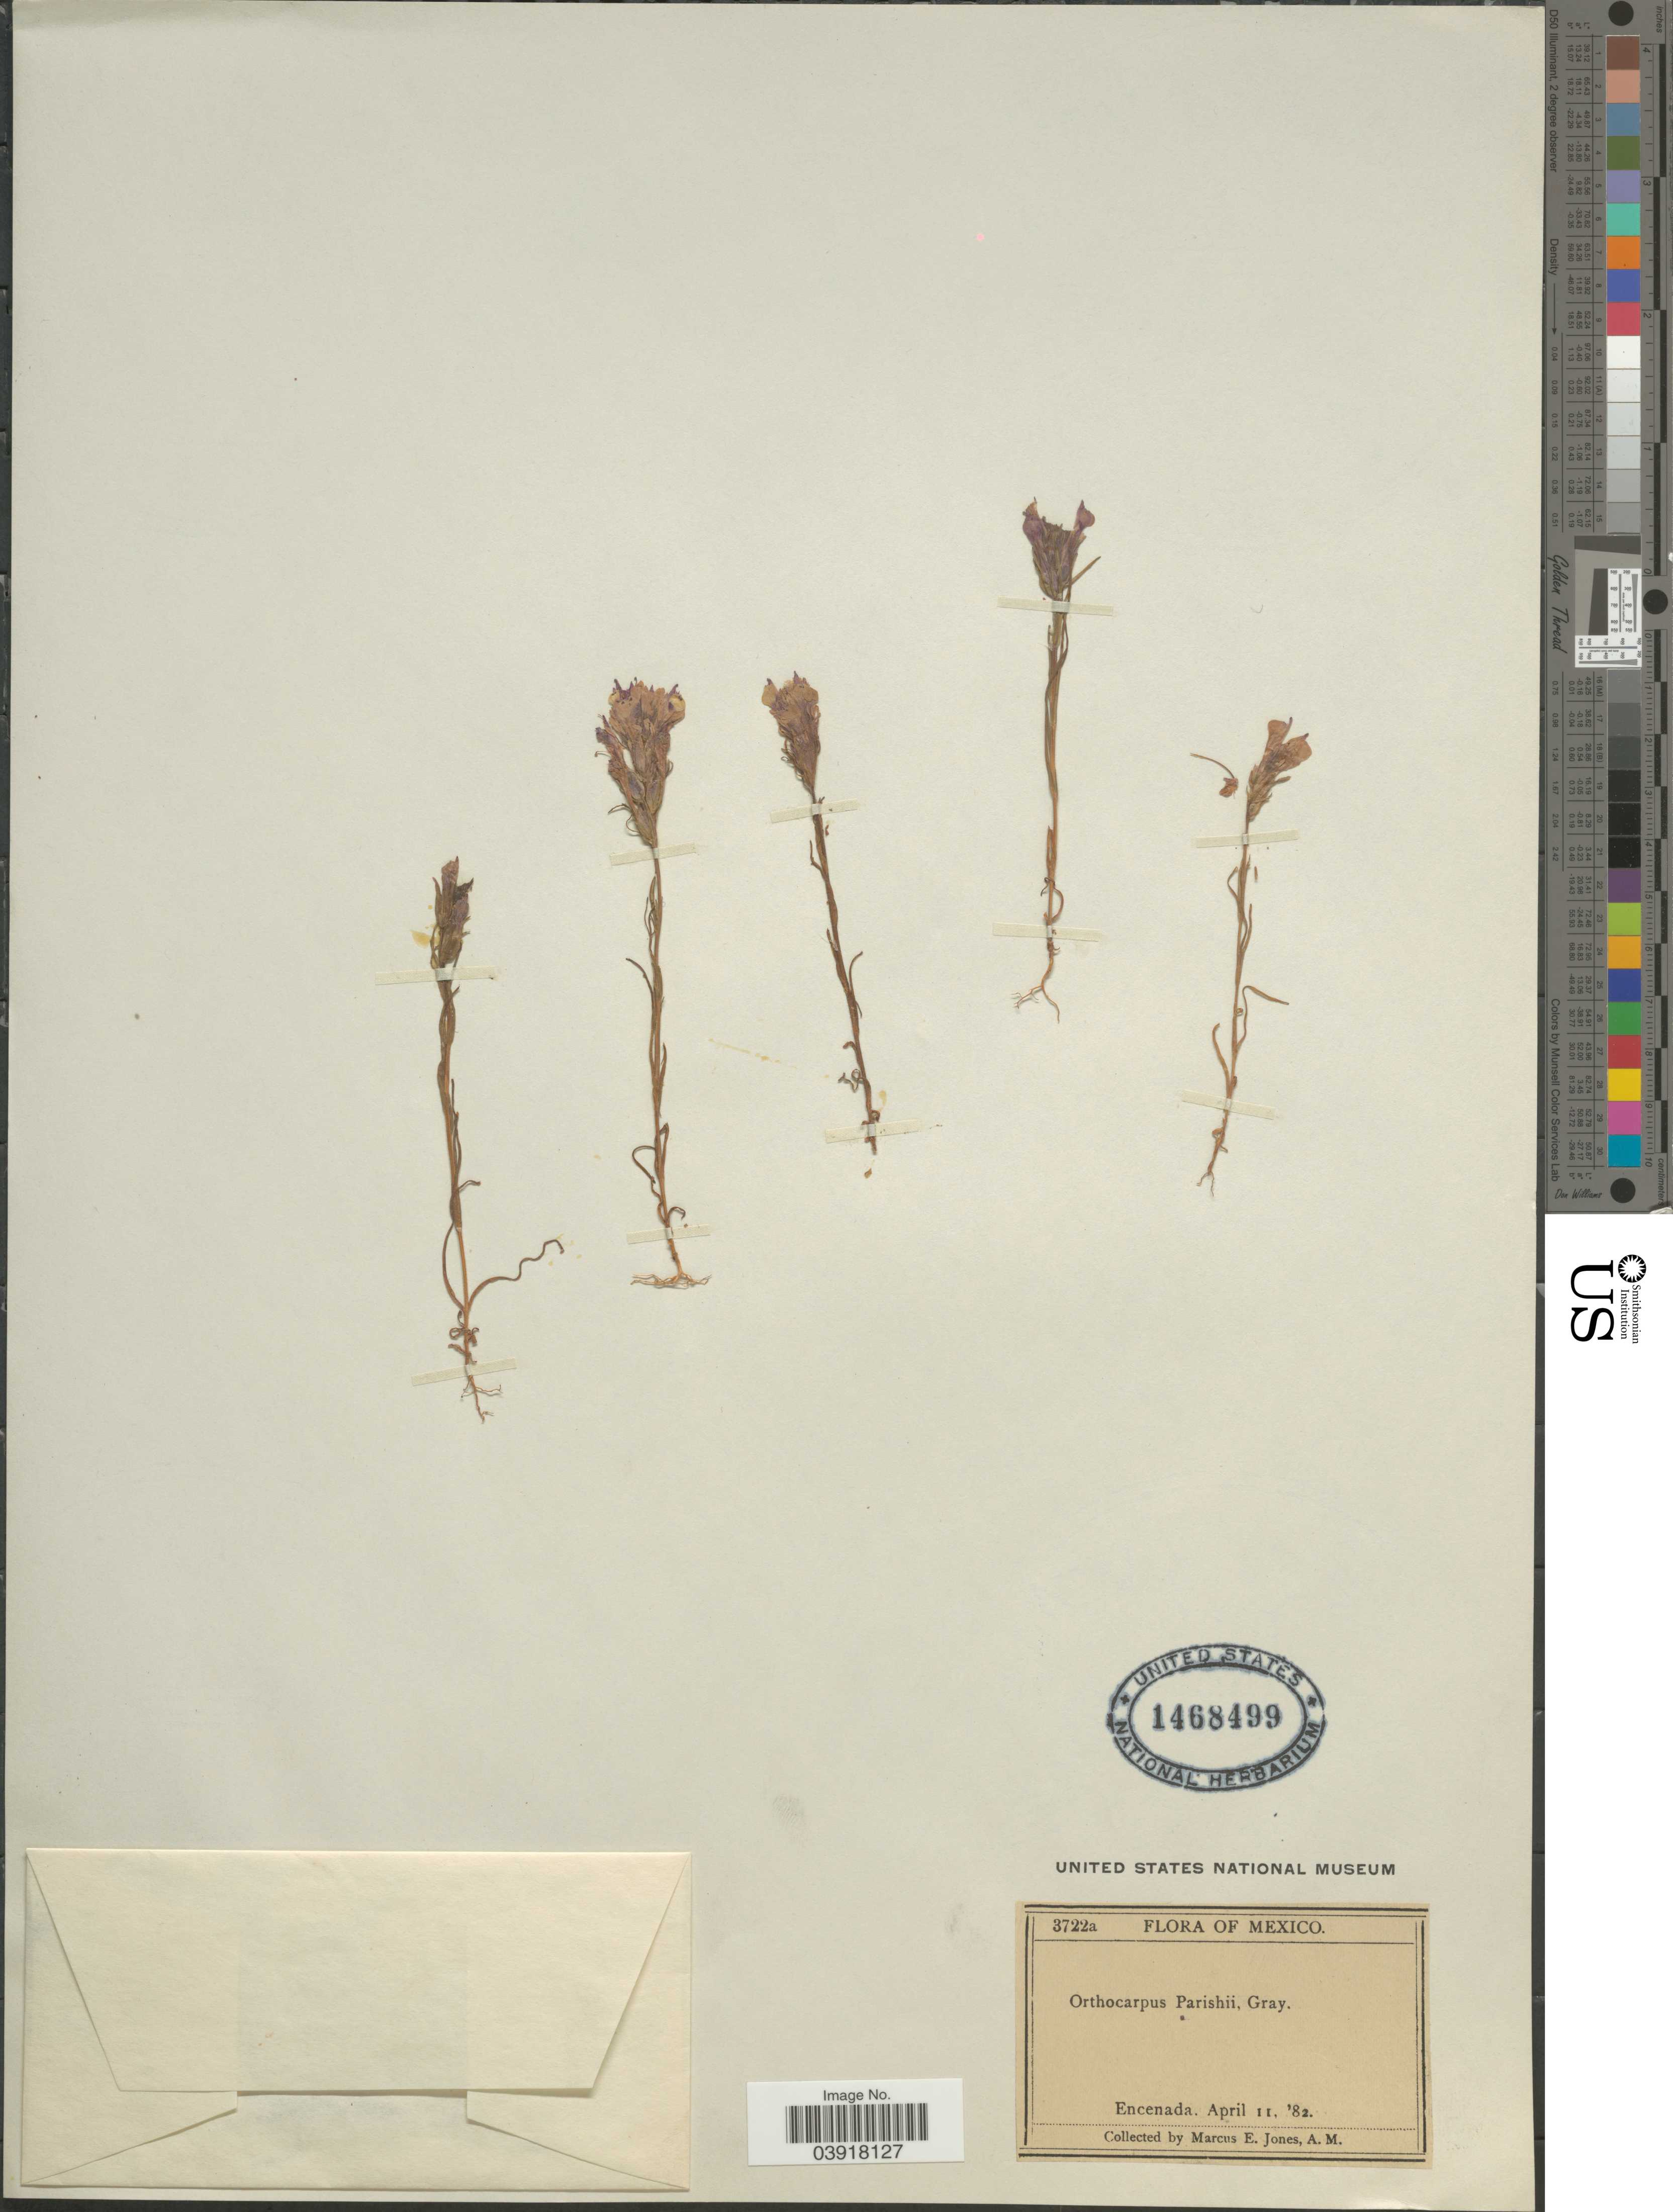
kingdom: Plantae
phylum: Tracheophyta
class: Magnoliopsida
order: Lamiales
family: Orobanchaceae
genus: Orthocarpus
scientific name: Orthocarpus densiflorus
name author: Benth.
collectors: M. E. Jones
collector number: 3722a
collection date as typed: Transcribed d/m/y: 11/4/82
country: Mexico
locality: Encenada.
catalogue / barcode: US 1468499